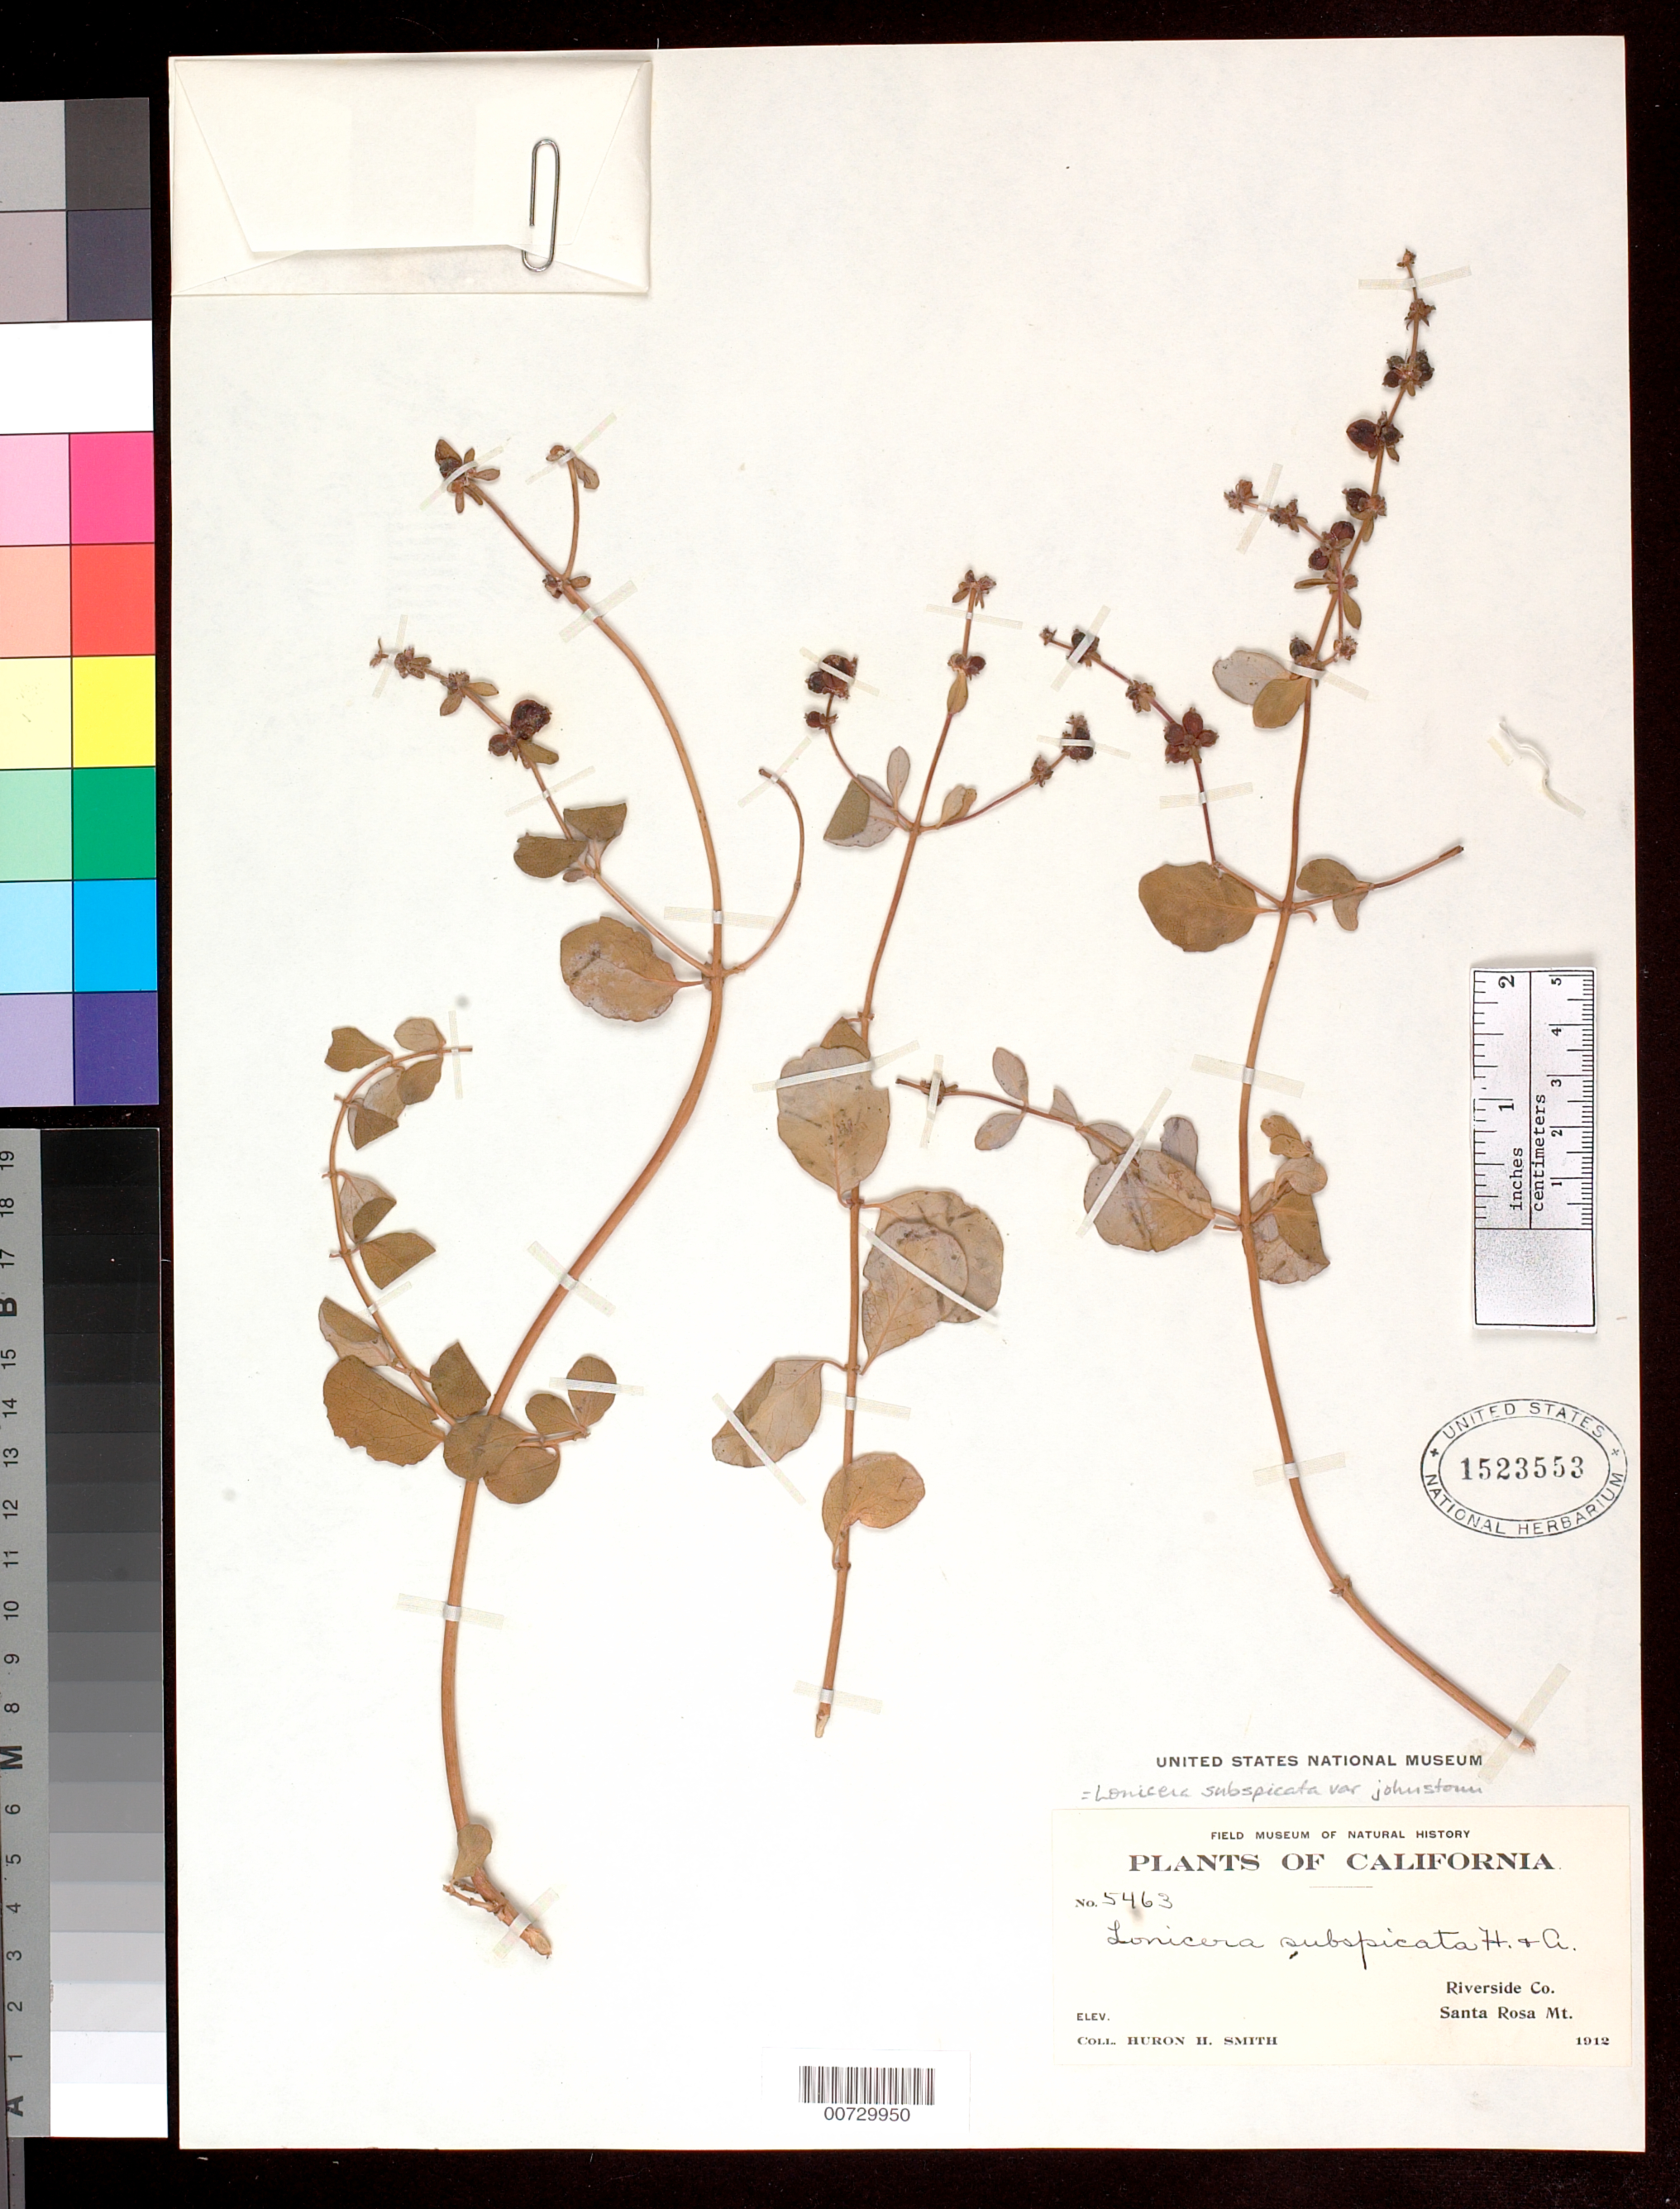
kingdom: Plantae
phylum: Tracheophyta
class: Magnoliopsida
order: Dipsacales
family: Caprifoliaceae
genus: Lonicera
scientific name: Lonicera subspicata var. johnstonii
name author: D.D. Keck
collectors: Herbert H. Smith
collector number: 5463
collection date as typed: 1912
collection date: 1912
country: United States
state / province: California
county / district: Riverside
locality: Santa Rosa Mts.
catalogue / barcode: US 1523553